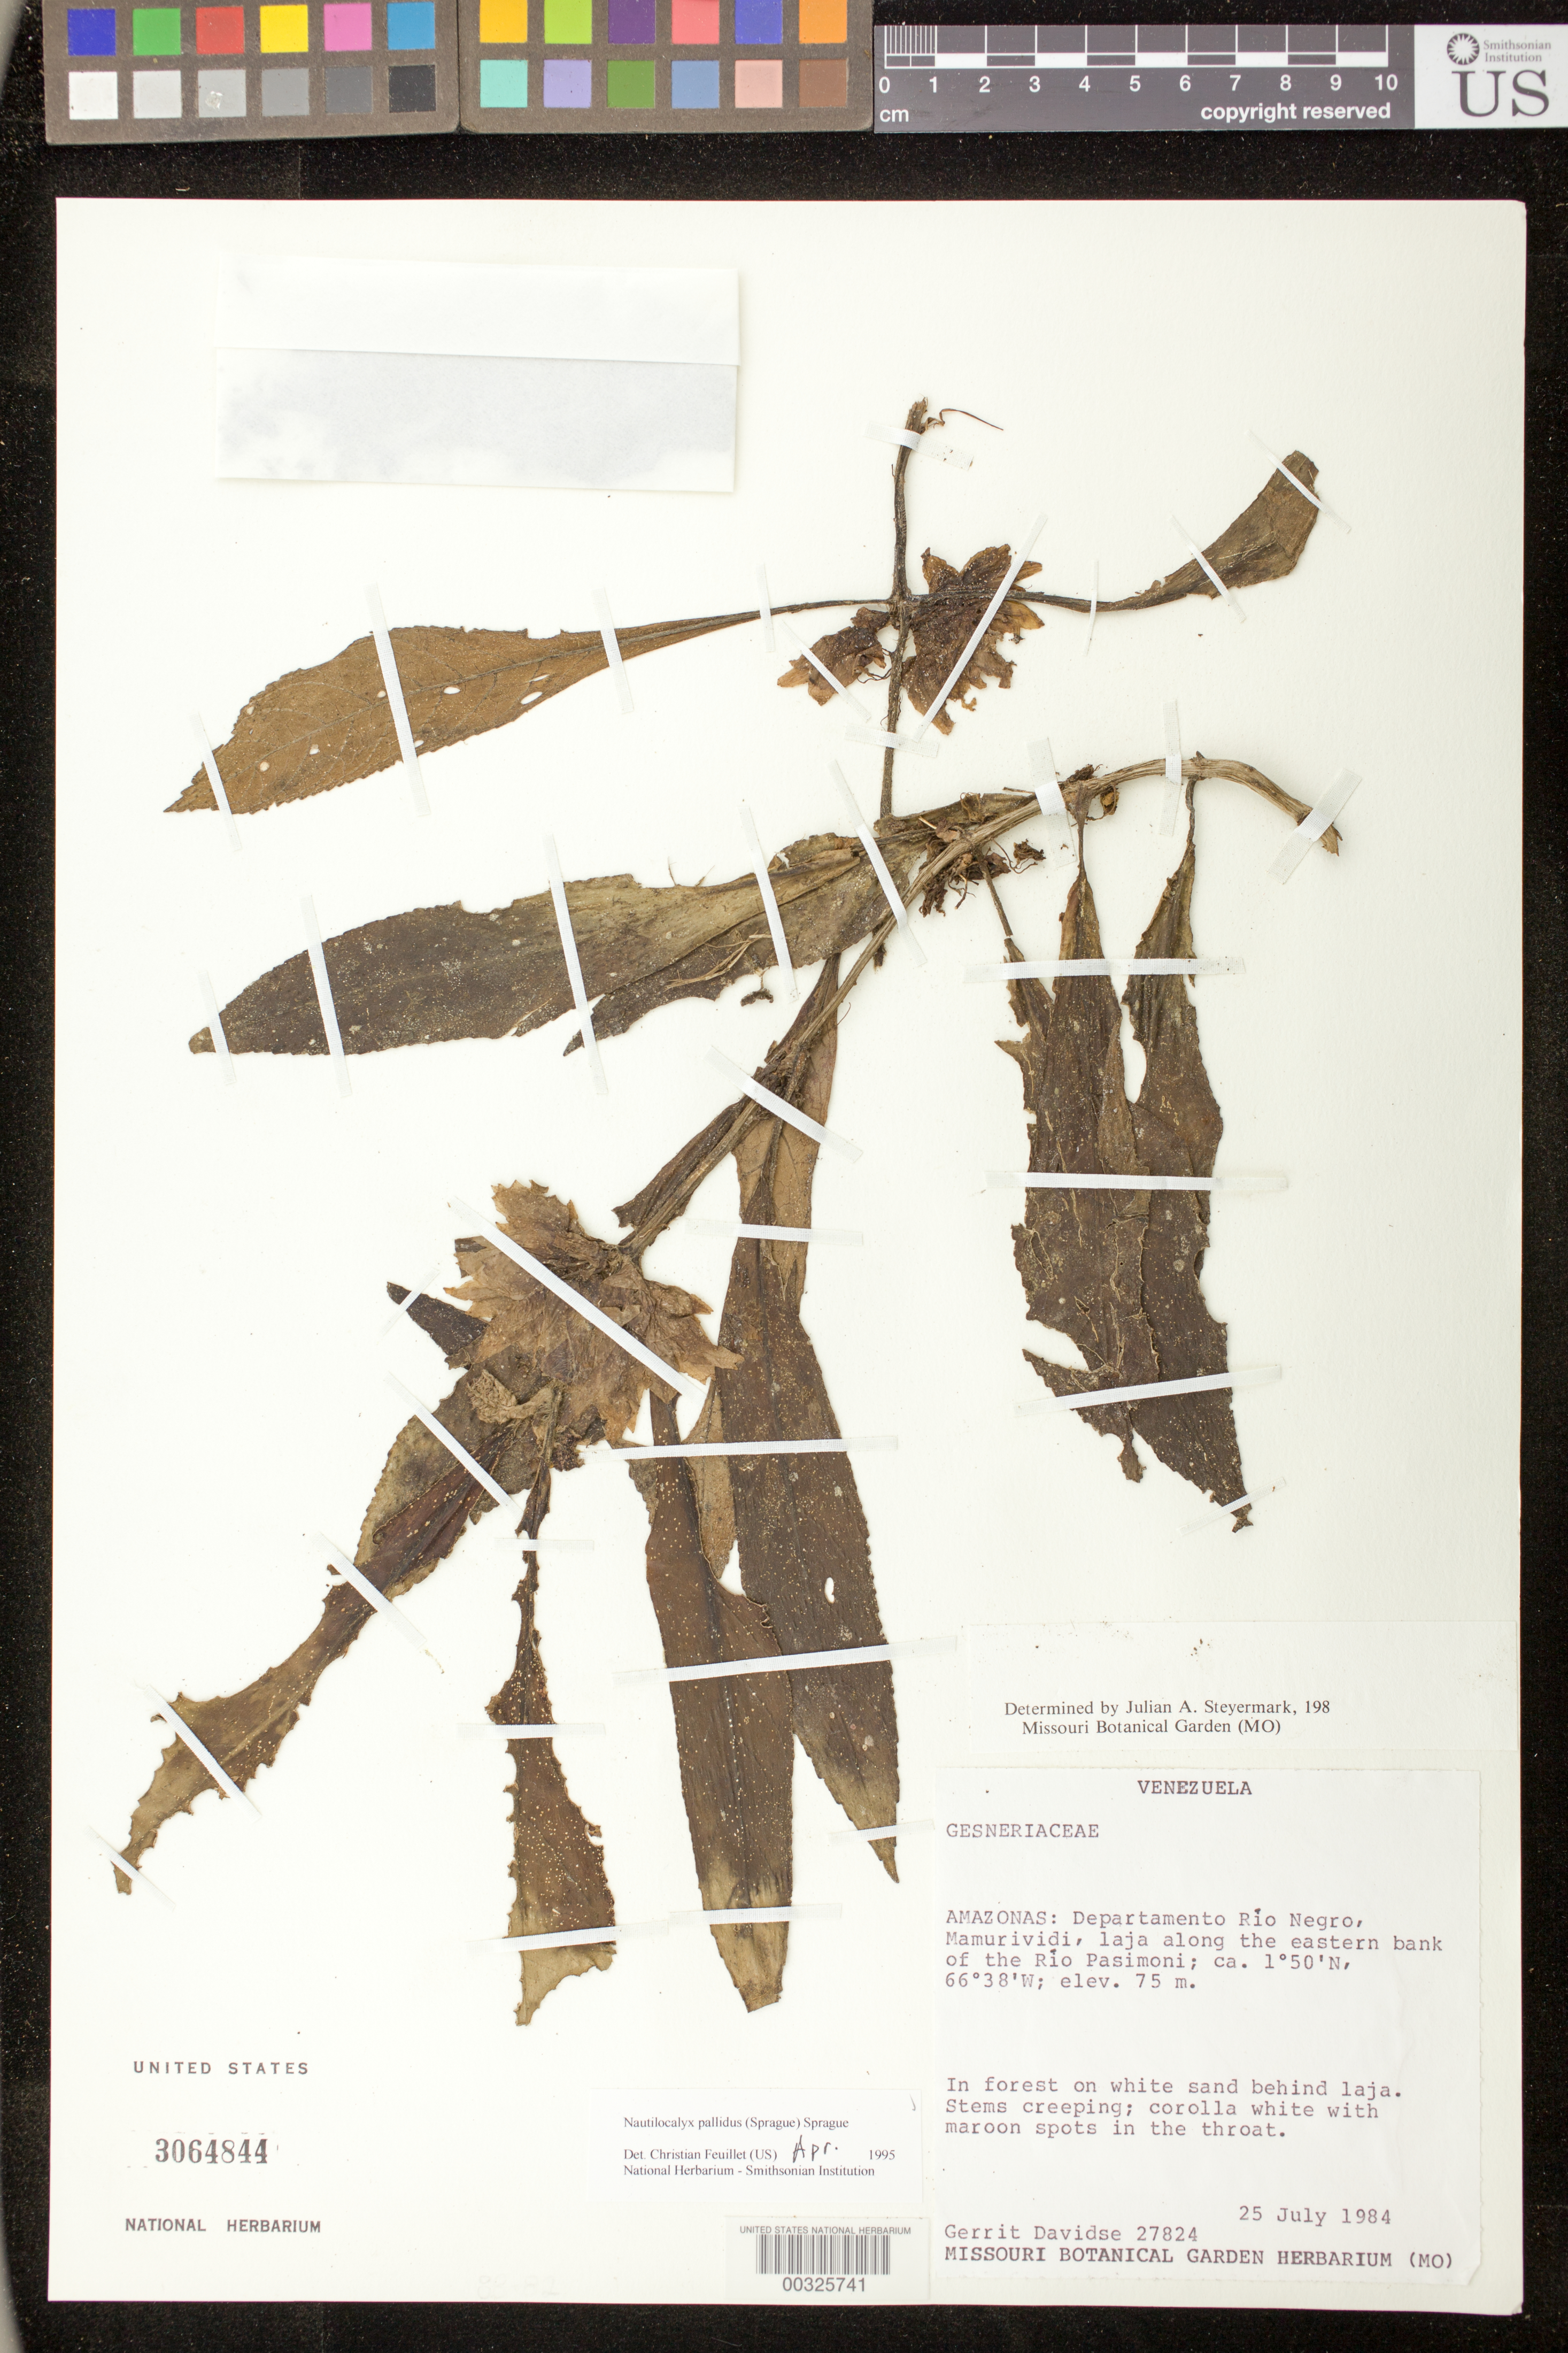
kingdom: Plantae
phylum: Tracheophyta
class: Magnoliopsida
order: Lamiales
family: Gesneriaceae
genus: Nautilocalyx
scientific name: Nautilocalyx pallidus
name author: (Sprague) C. Sprague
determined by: Feuillet, C.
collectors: G. Davidse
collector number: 27824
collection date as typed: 25 Jul 1984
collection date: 1984-07-25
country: Venezuela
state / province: Amazonas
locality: Rio Negro Dept., Mamurividi, Laja along eastern bank of Rio Pasimoni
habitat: In forest on white sand behind Laja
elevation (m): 75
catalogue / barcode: US 3064844